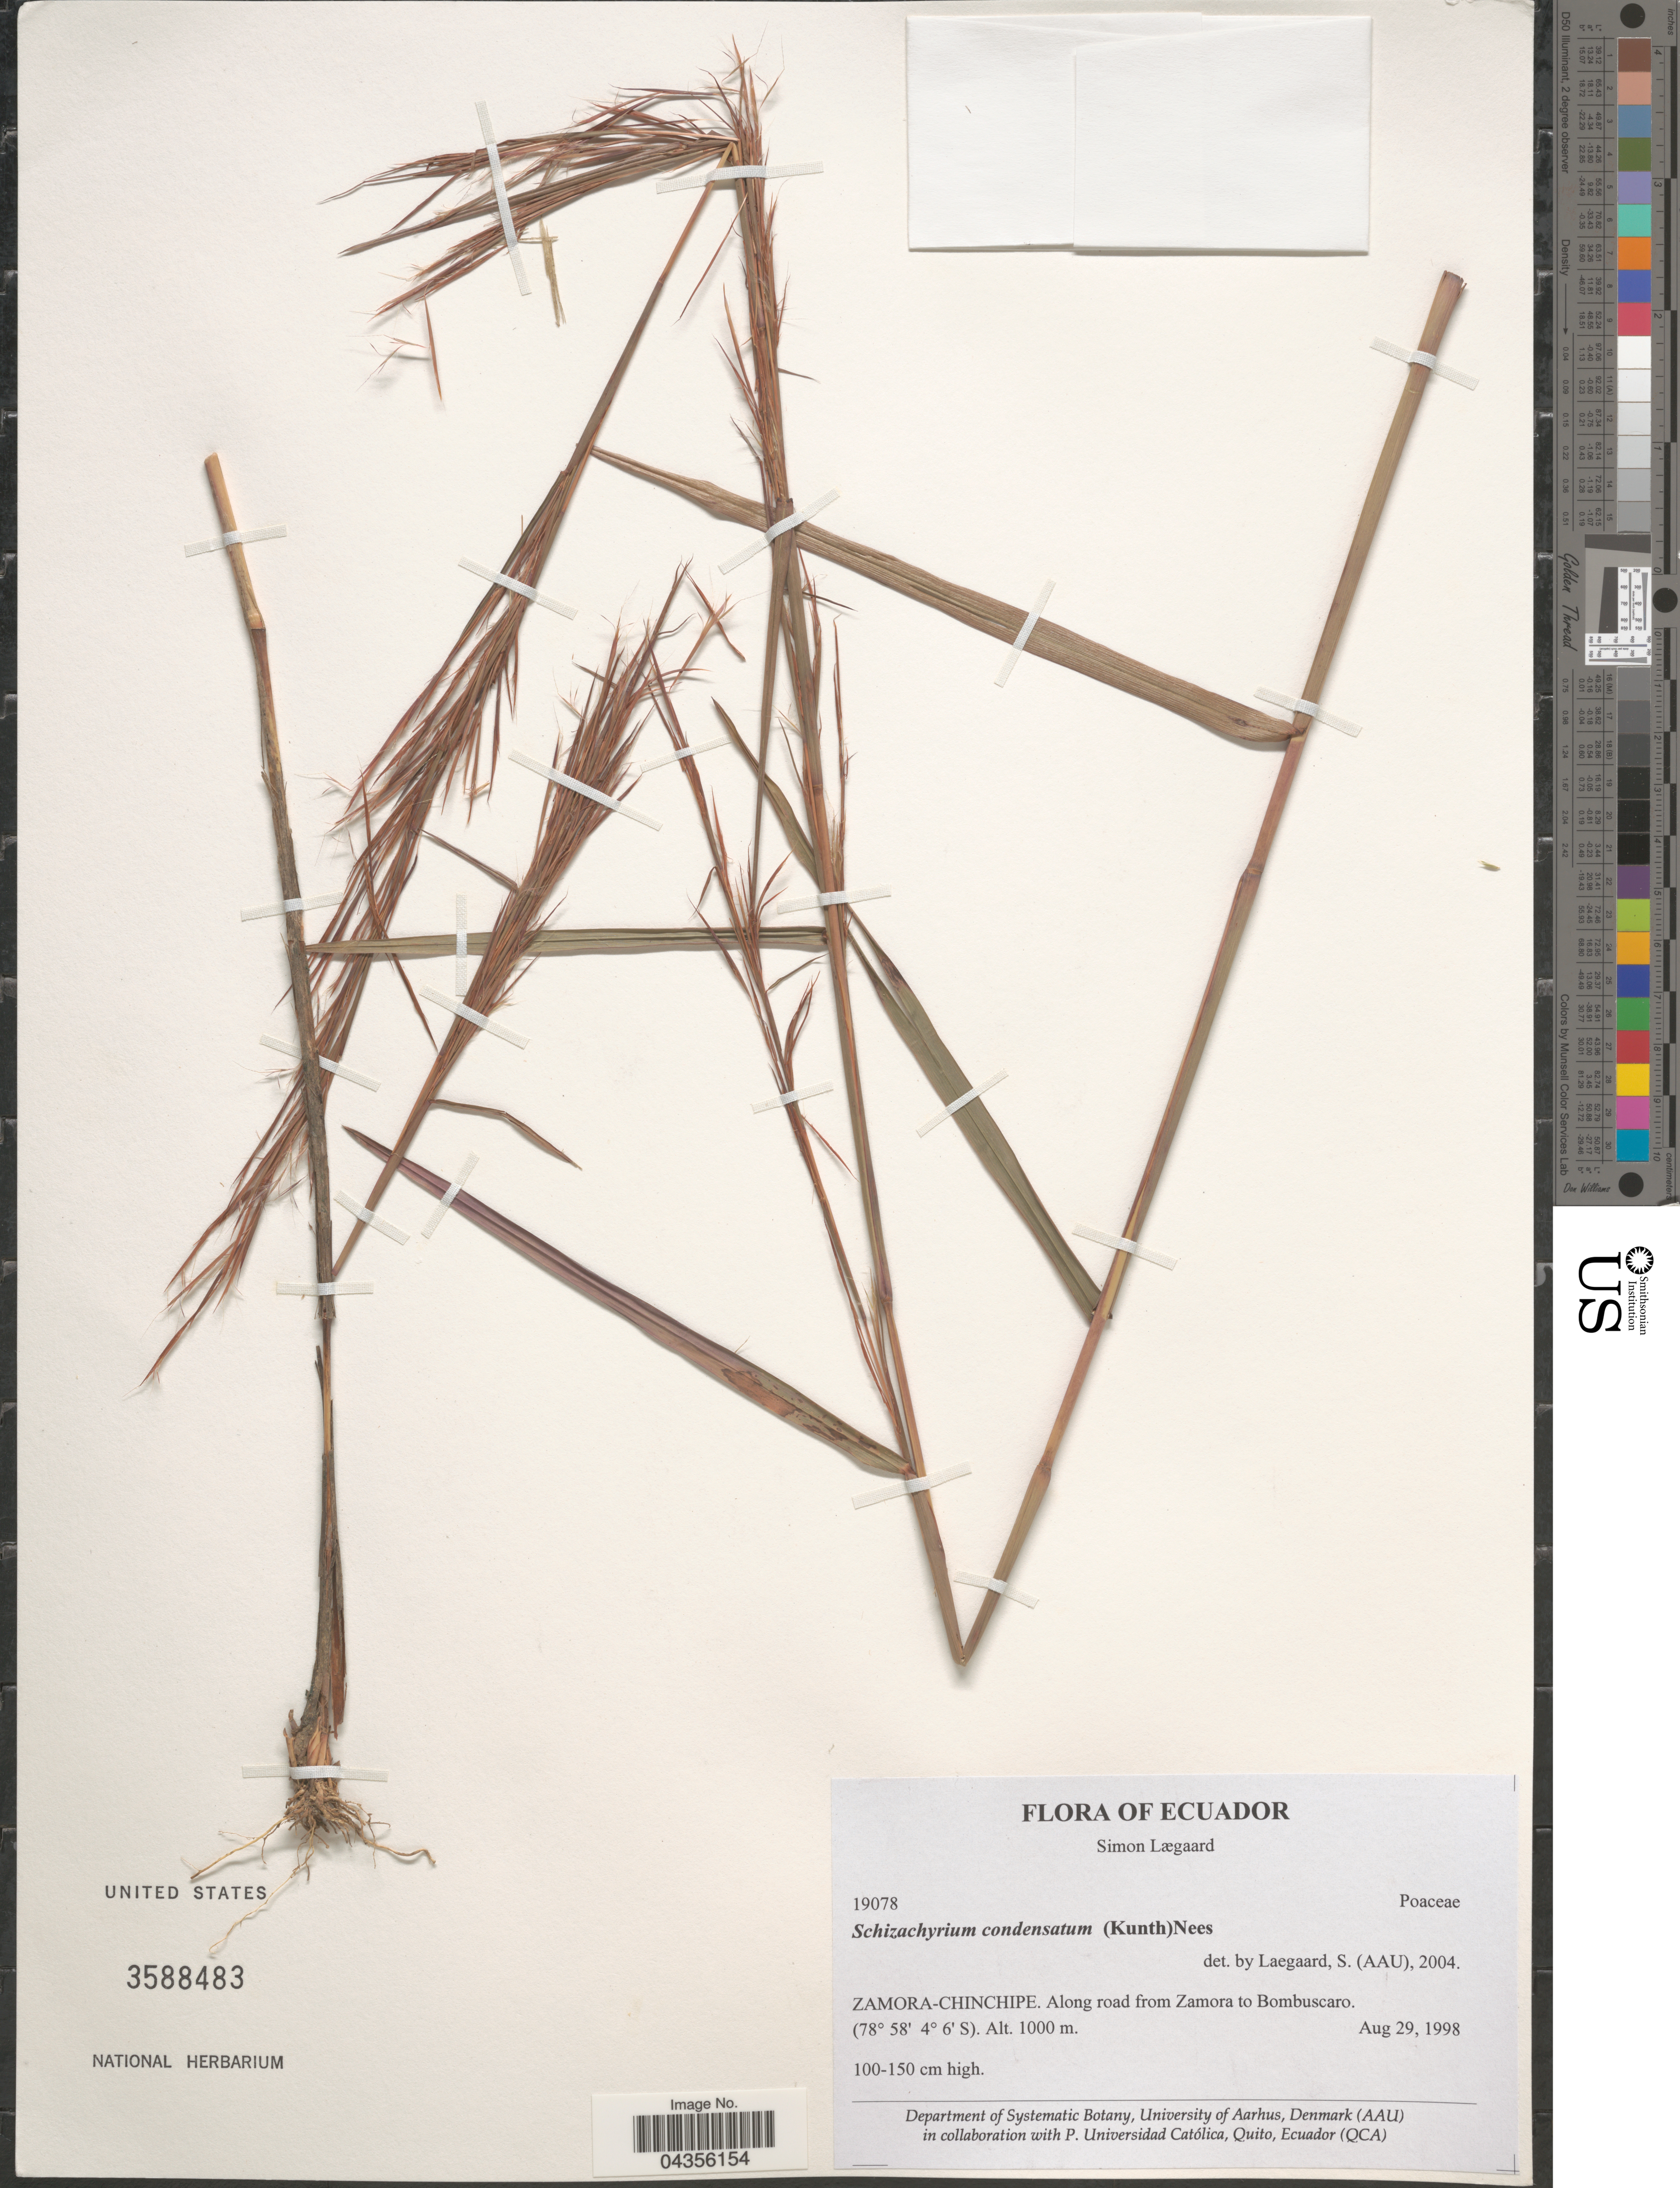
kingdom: Plantae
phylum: Tracheophyta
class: Liliopsida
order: Poales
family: Poaceae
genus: Schizachyrium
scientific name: Schizachyrium condensatum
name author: (Kunth) Nees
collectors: S. Lægaard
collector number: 19078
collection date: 1998-08-29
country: Ecuador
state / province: Zamora-Chinchipe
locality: Along road from Zamora to Bombuscaro.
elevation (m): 1000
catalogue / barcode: US 3588483